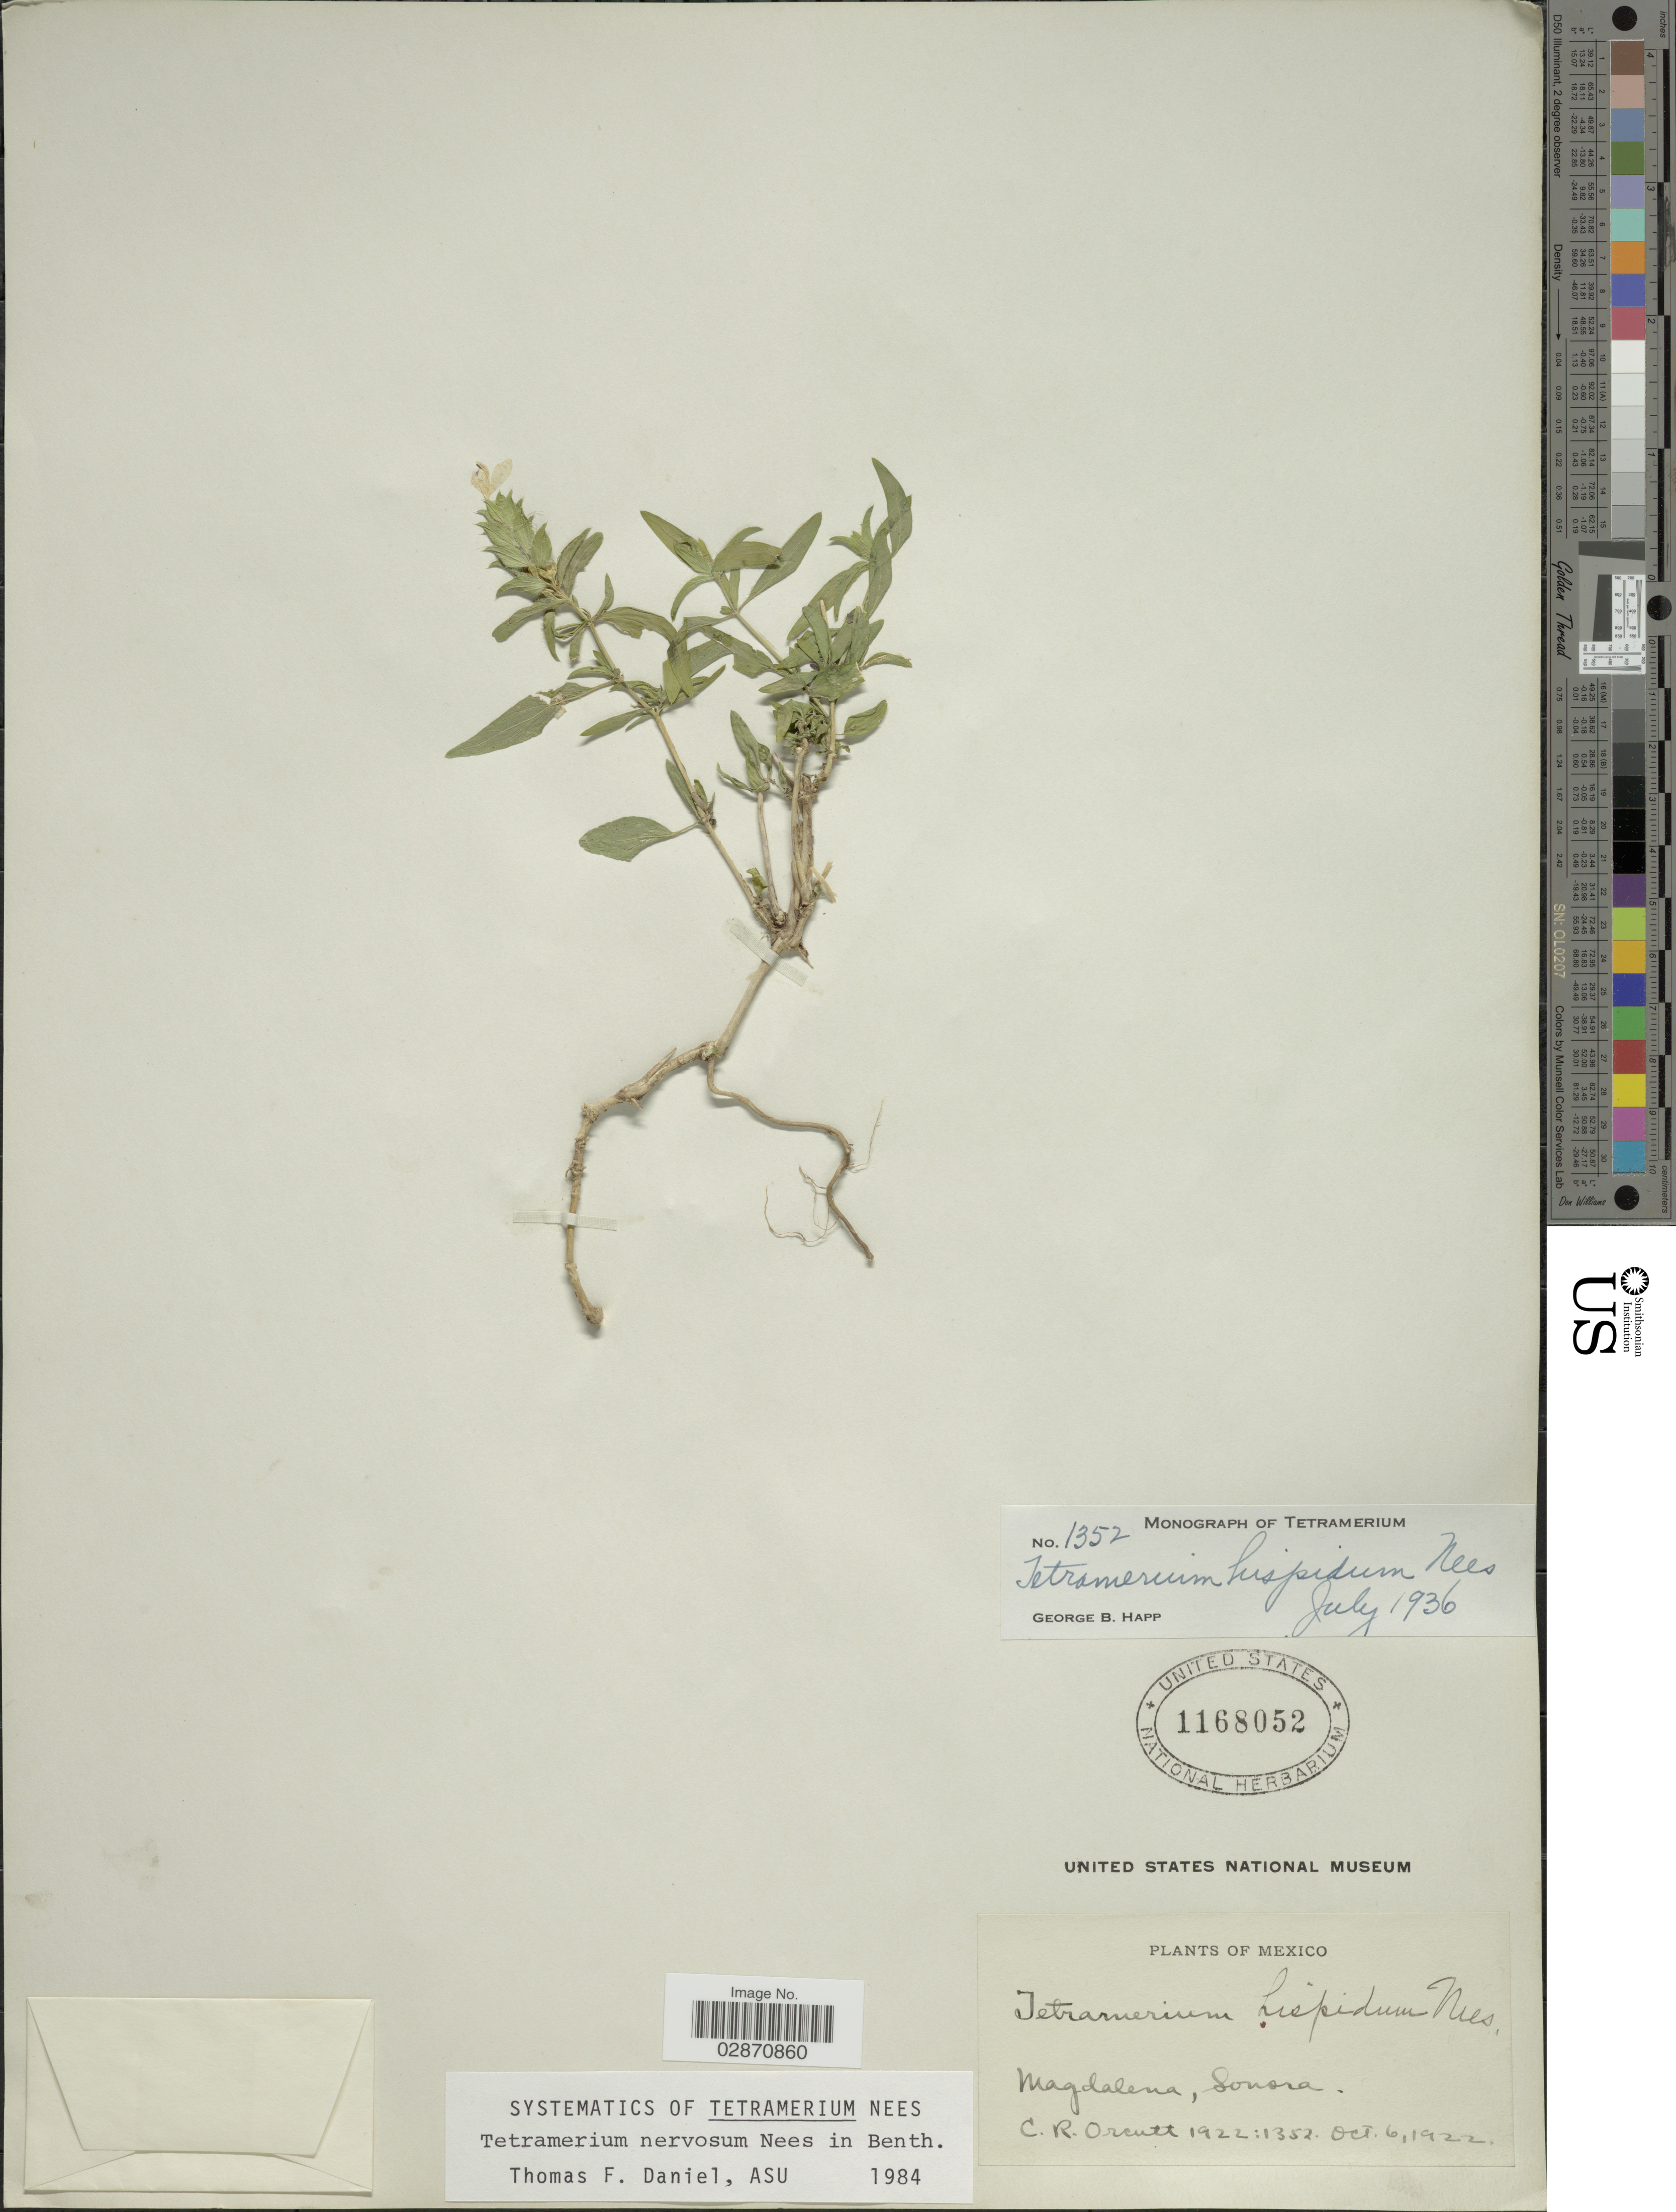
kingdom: Plantae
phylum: Tracheophyta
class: Magnoliopsida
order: Lamiales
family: Acanthaceae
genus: Tetramerium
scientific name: Tetramerium nervosum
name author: Nees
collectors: C. R. Orcutt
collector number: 1352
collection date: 1922-10-06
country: Mexico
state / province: Sonora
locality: Magdalena.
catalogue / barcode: US 1168052